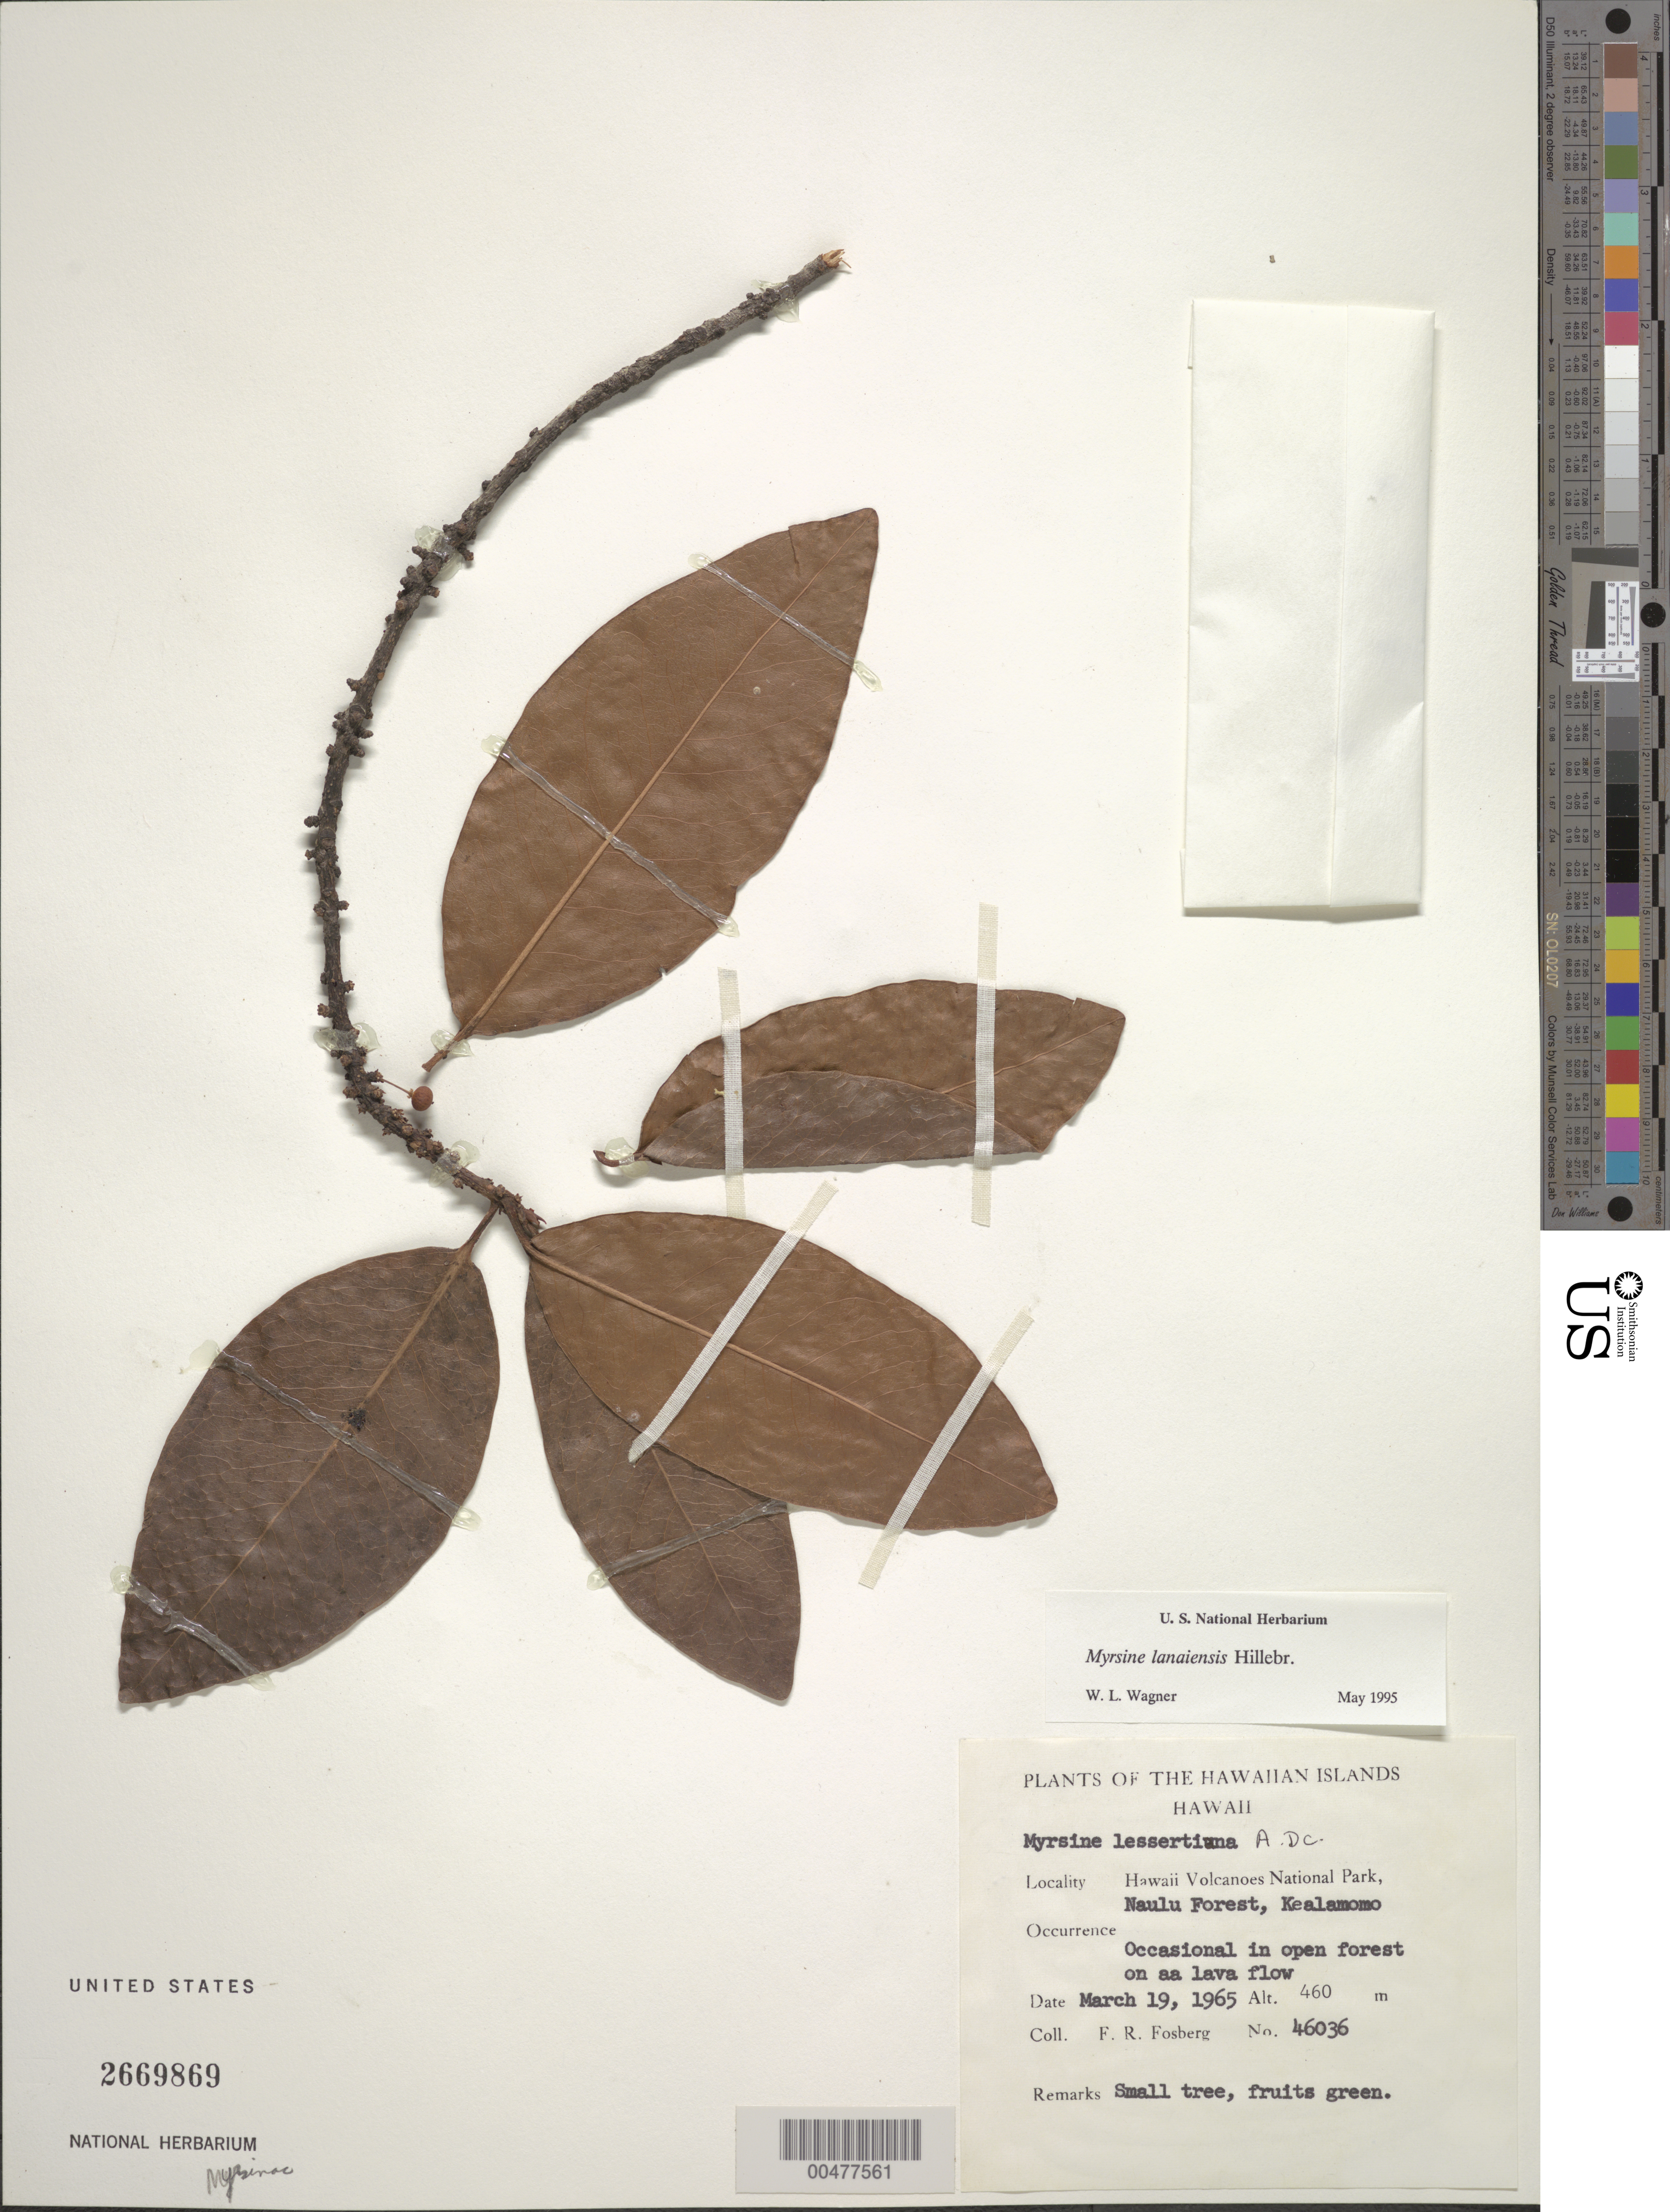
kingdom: Plantae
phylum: Tracheophyta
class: Magnoliopsida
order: Ericales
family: Primulaceae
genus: Myrsine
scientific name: Myrsine lanaiensis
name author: Hillebr.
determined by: Wagner, W. L., (BOT), Smithsonian Institution - National Museum of Natural History (UNITED STATES)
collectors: F. R. Fosberg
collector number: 46036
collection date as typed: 19 Mar 1965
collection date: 1965-03-19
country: United States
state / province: Hawaii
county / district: Hawaii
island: Hawaii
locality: Hawaii Volcanoes National Park, Naulu Forest, Kealamomo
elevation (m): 140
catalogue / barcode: US 2669869